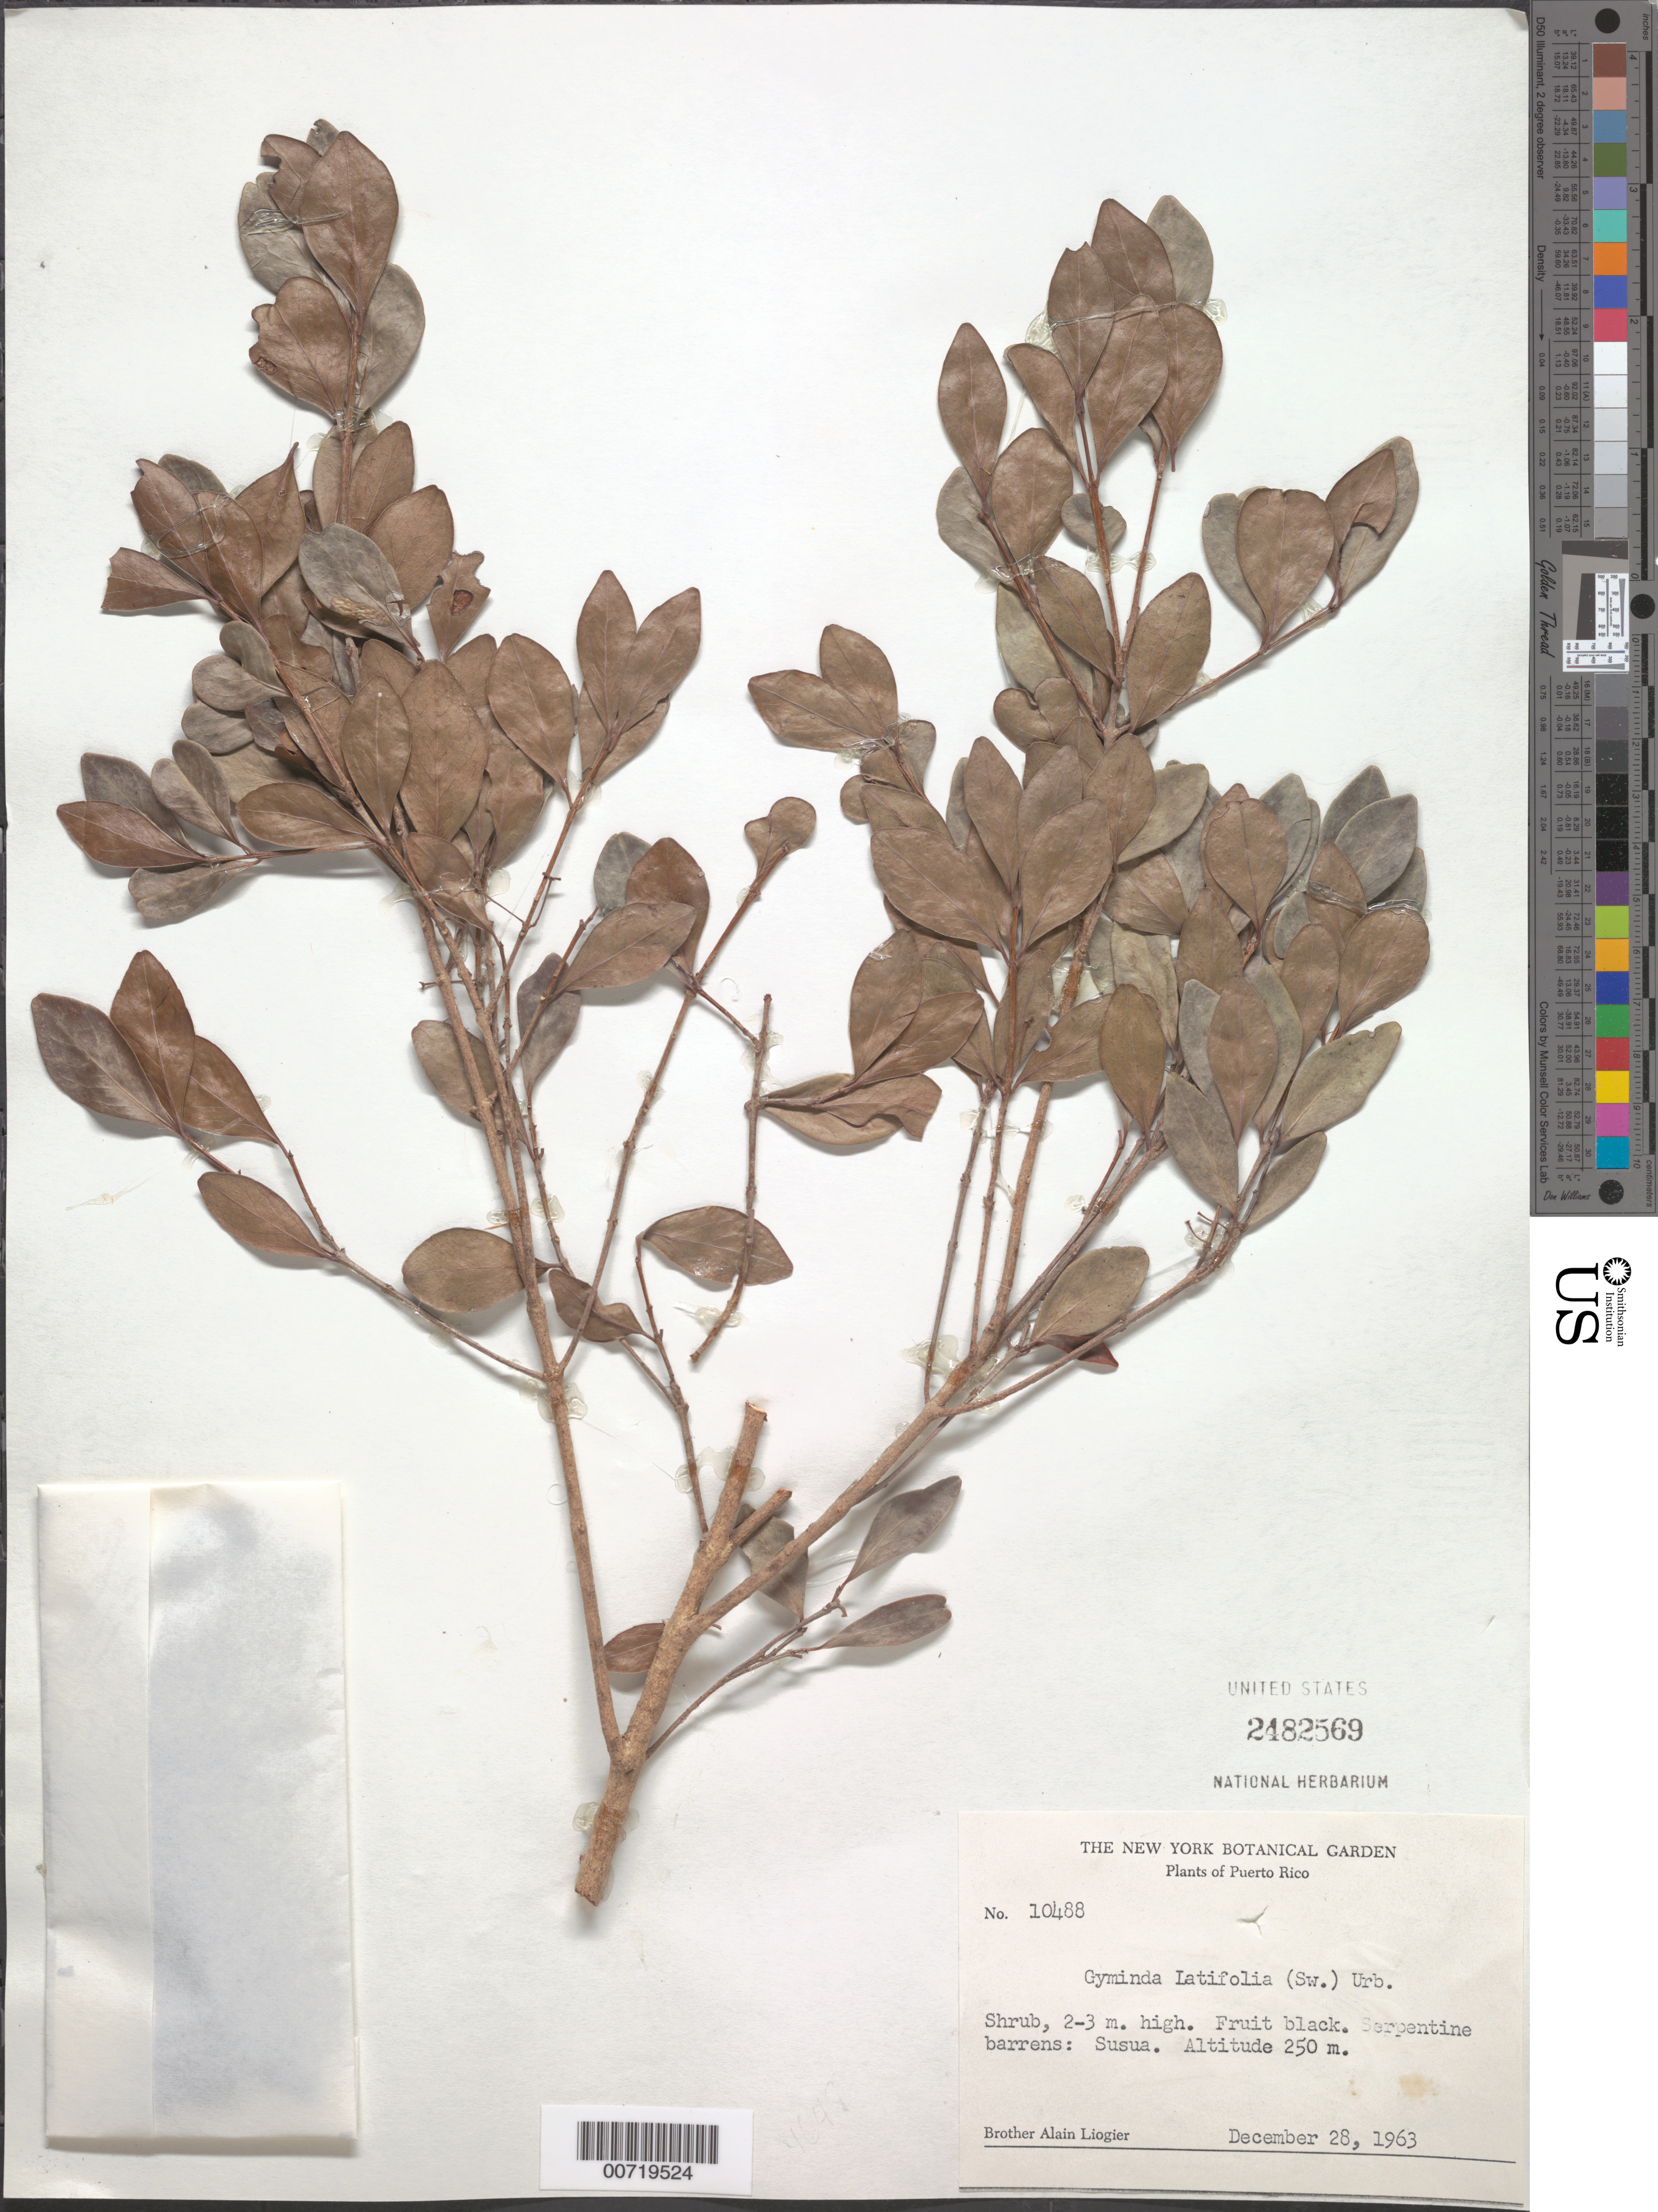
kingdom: Plantae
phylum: Tracheophyta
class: Magnoliopsida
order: Celastrales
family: Celastraceae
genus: Gyminda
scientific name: Gyminda latifolia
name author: (Sw.) Urb.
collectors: A. H. Liogier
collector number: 10488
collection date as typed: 28 Dec 1963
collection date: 1963-12-28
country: Puerto Rico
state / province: Yauco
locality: Susua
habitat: Serpentine barrens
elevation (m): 250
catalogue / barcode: US 2482569